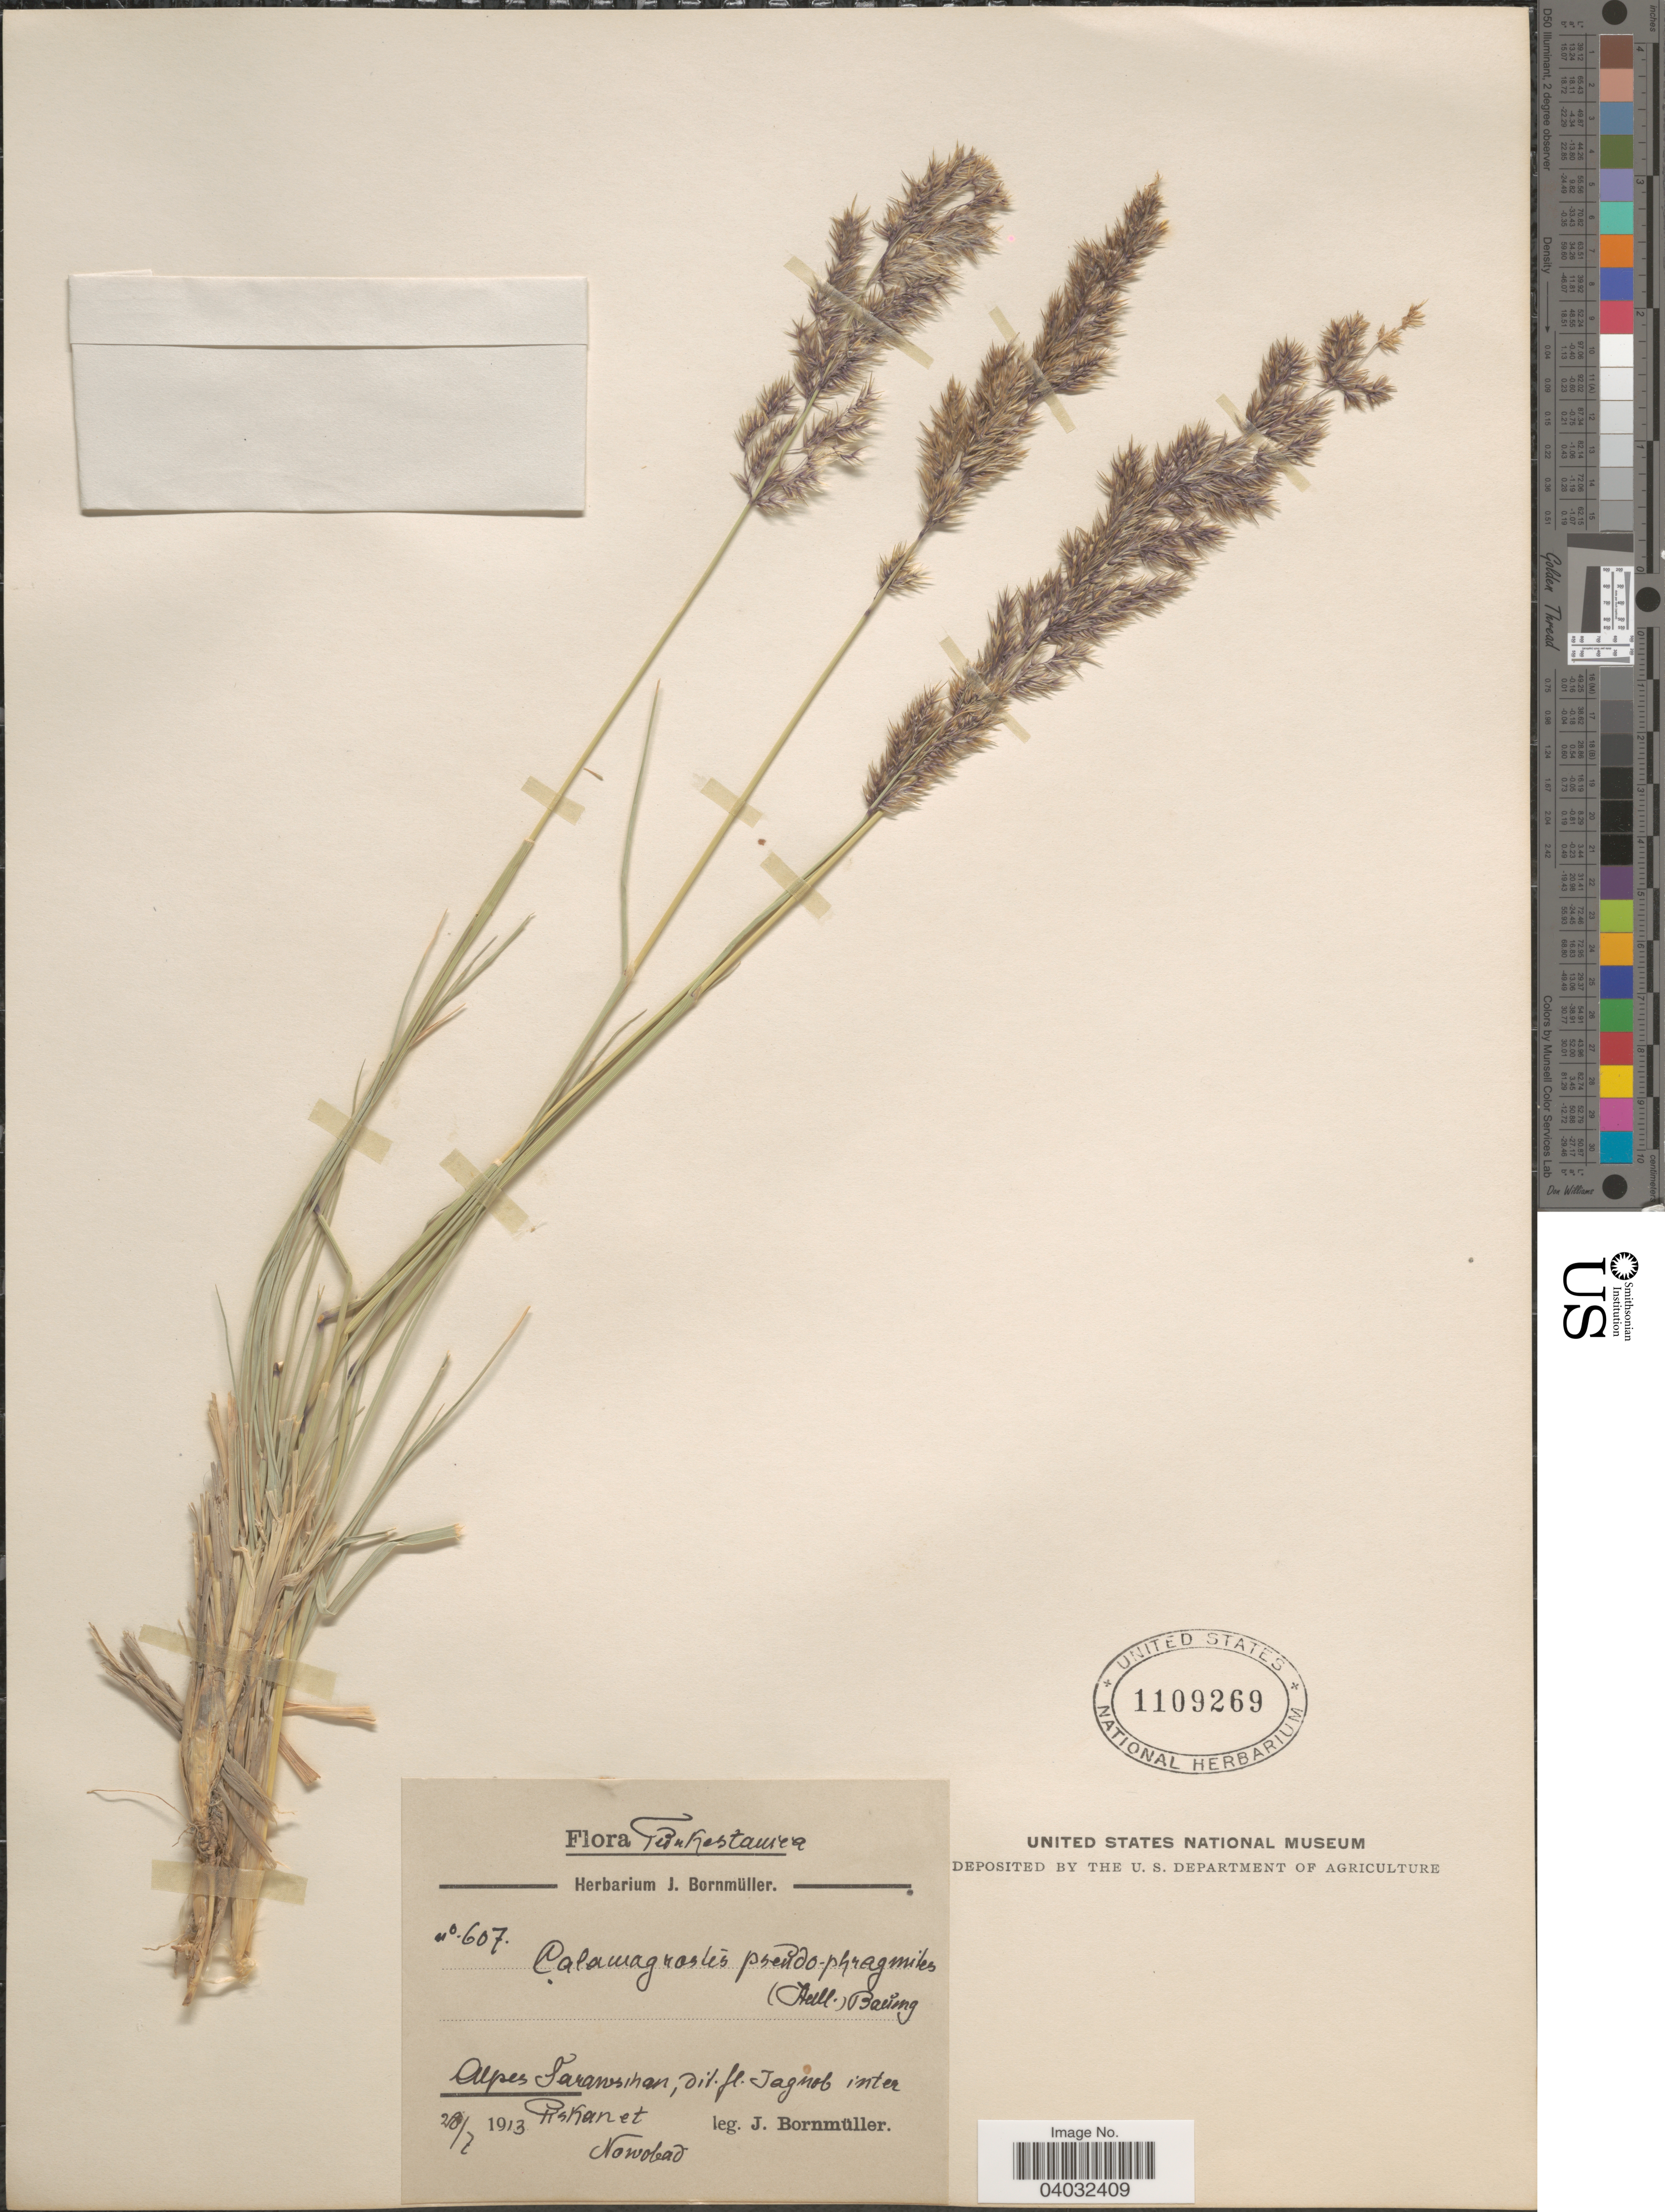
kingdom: Plantae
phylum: Tracheophyta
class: Liliopsida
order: Poales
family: Poaceae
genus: Calamagrostis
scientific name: Calamagrostis pseudophragmites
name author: (Haller f.) Koeler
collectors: J. Bornmüller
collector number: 607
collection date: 1913-07-28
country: Tajikistan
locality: Tůrkestanica. Alpes Sarawshan, dit. fl. Jagnob inter Piskan et. Nowobad.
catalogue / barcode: US 1109269